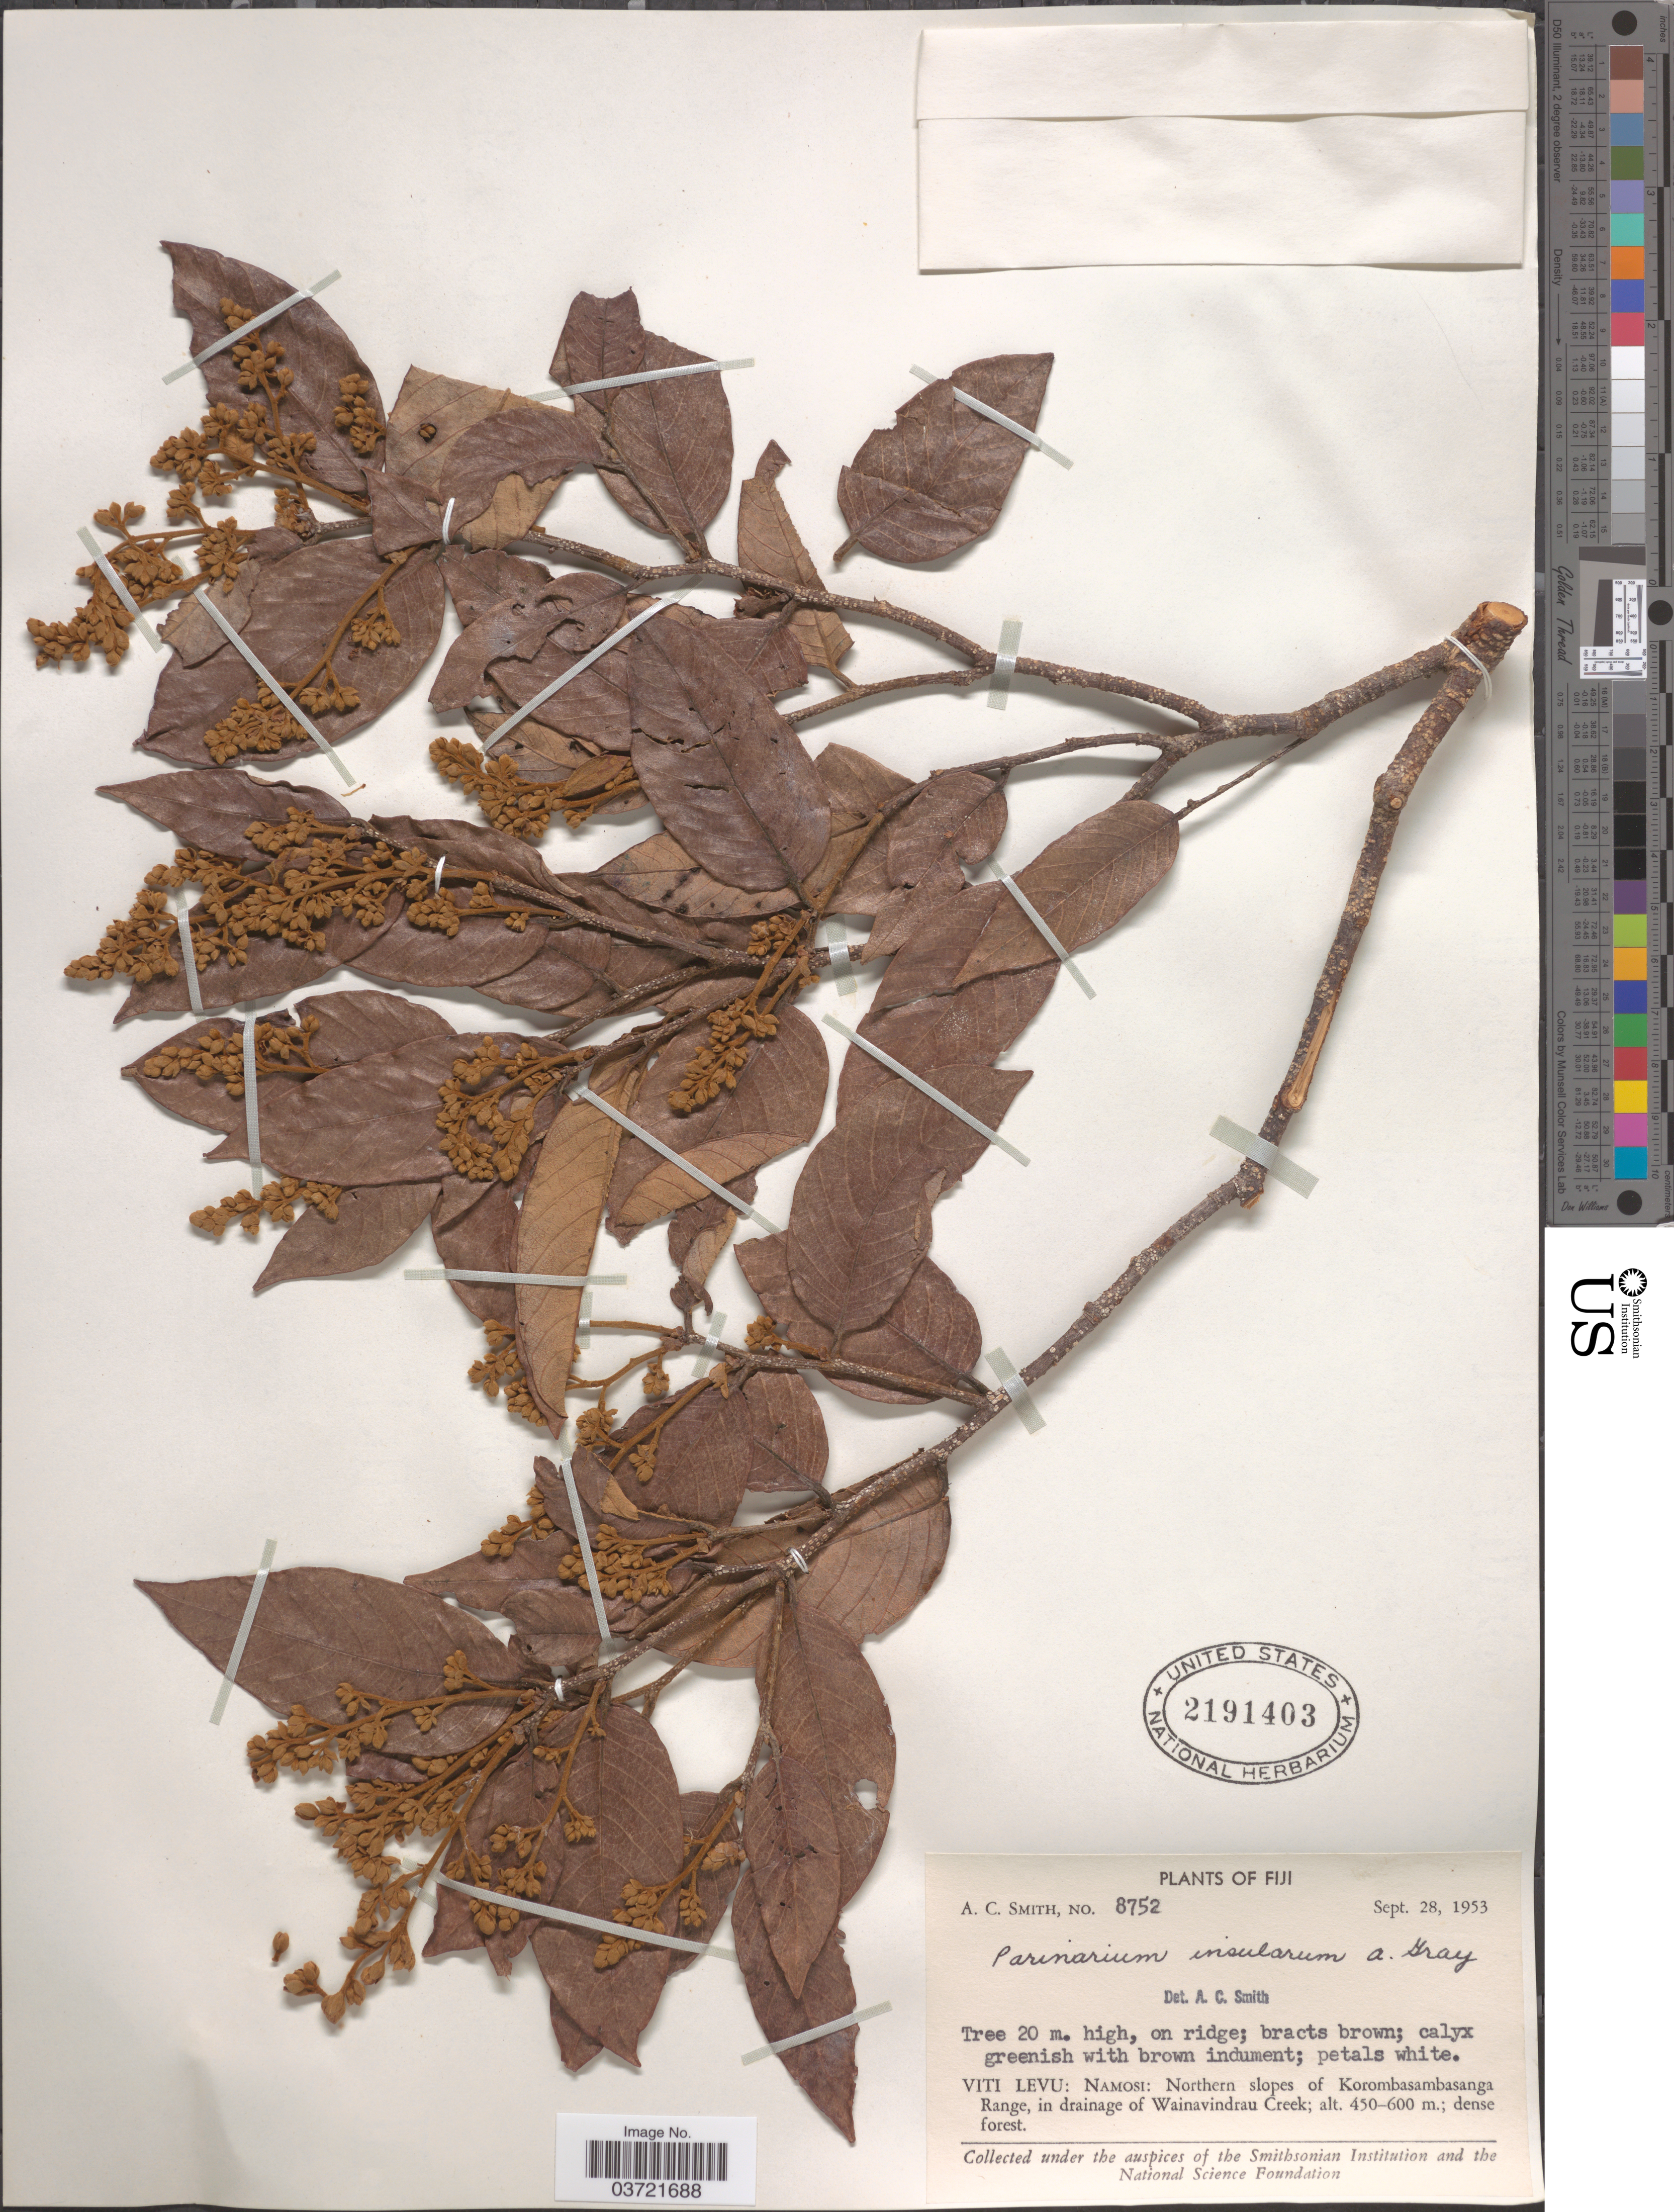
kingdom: Plantae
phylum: Tracheophyta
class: Magnoliopsida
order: Malpighiales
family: Chrysobalanaceae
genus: Parinari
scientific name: Parinari insularis A. Gray in Wilkes, as "insularum"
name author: A. Gray in Wilkes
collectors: A. C. Smith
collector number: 8752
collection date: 1953-09-28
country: Fiji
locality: Viti Levu: Namosi: Northern slopes of Korombasambasanga Range, in drainage of Wainavindrau Creek.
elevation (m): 450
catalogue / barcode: US 2191403